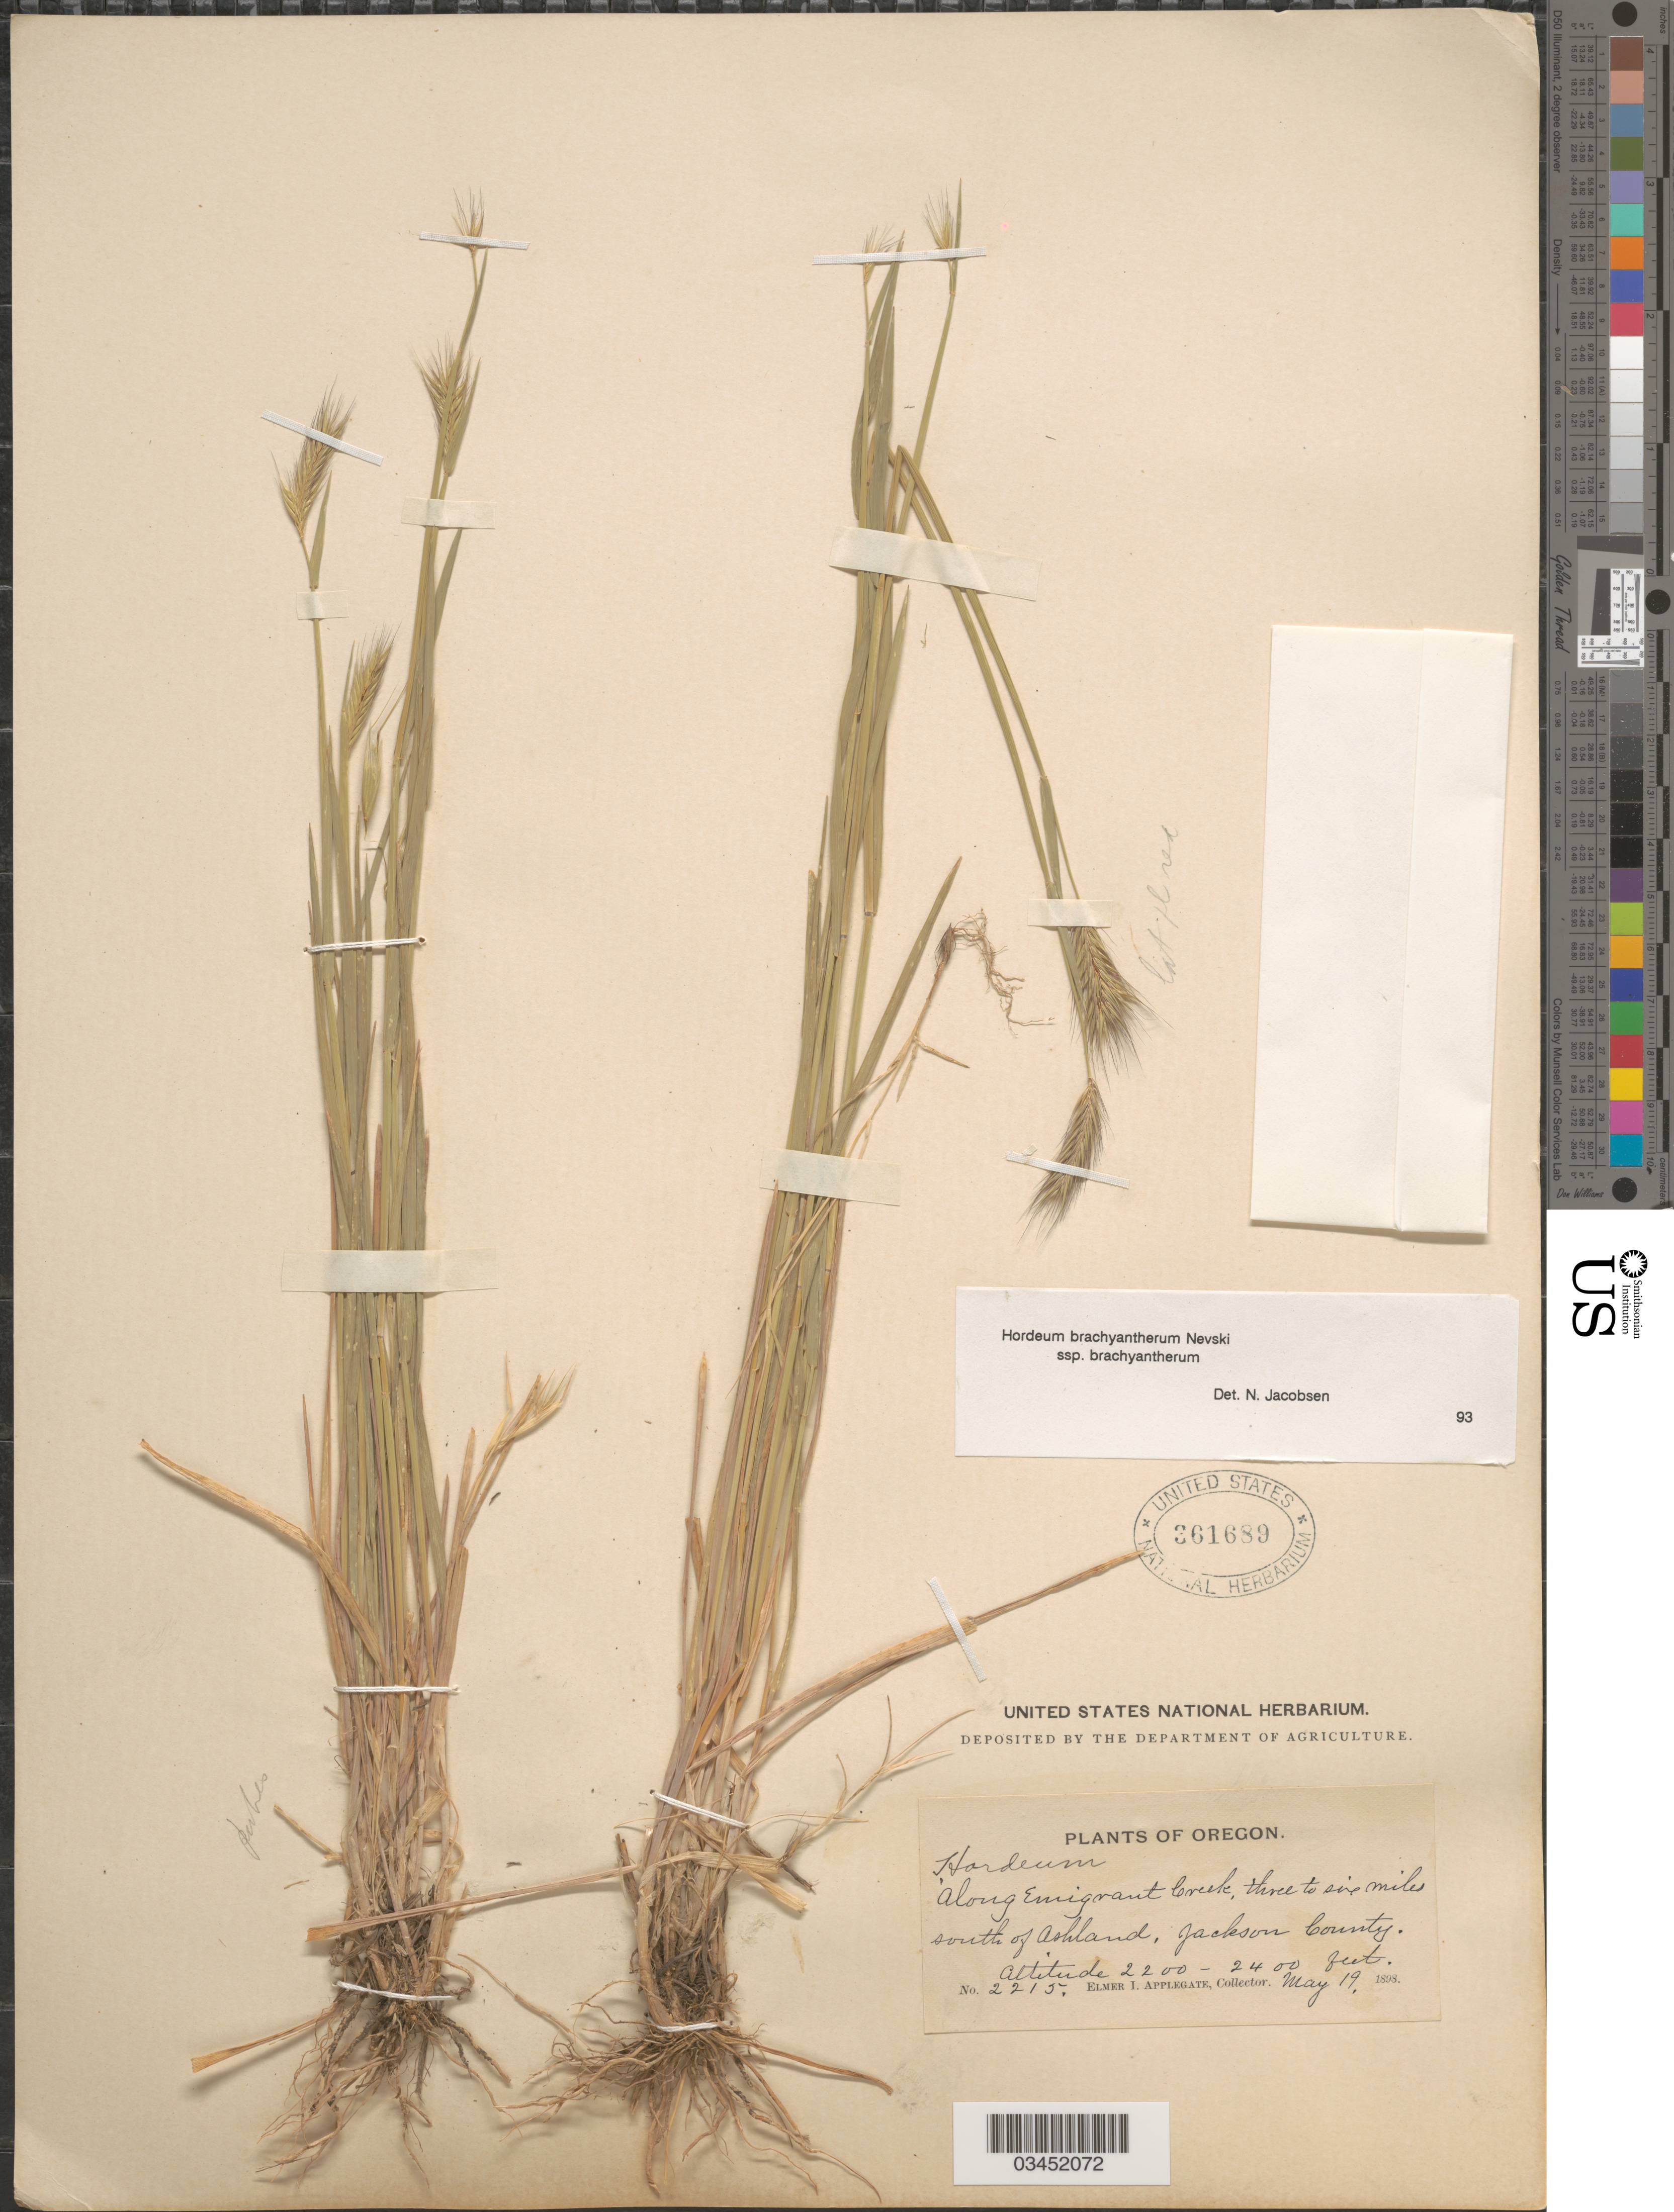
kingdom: Plantae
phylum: Tracheophyta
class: Liliopsida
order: Poales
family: Poaceae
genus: Hordeum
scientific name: Hordeum brachyantherum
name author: Nevski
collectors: E. I. Applegate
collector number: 2215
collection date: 1898-05-19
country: United States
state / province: Oregon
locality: Along Emigrant Creek, three to six miles south of Ashland, Jackson County.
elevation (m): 671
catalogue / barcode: US 361689